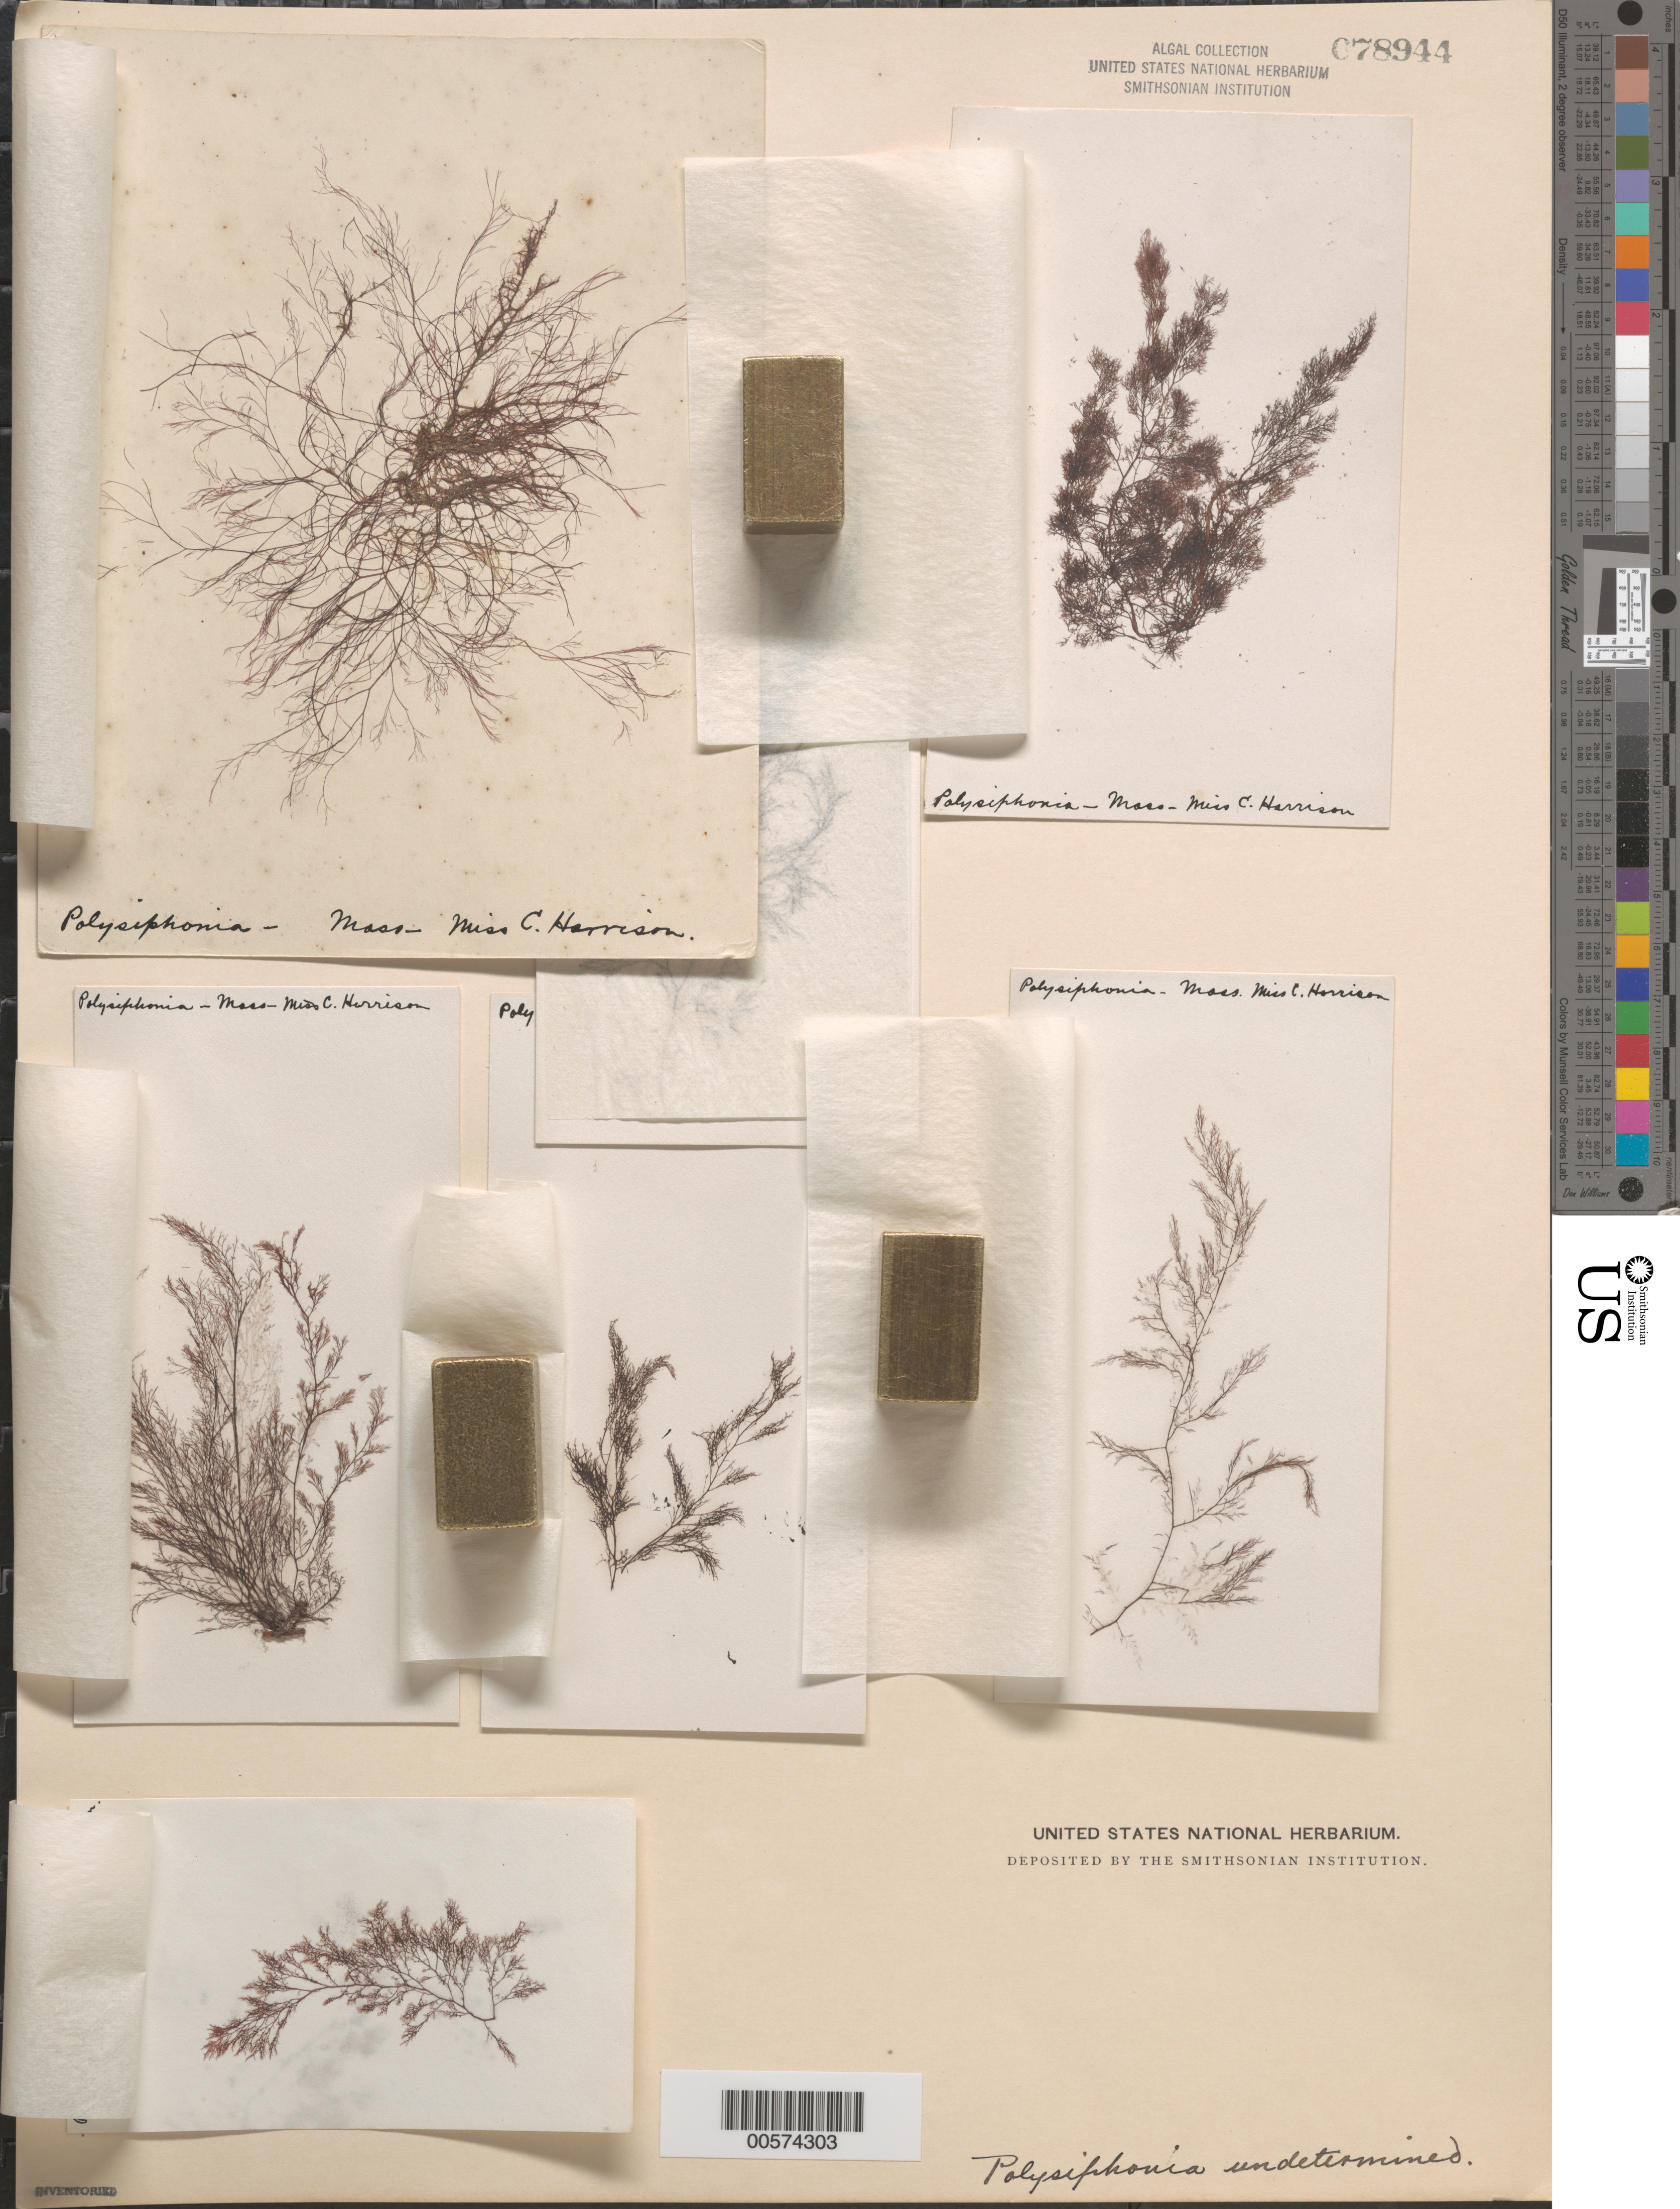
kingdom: Plantae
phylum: Rhodophyta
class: Florideophyceae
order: Ceramiales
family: Rhodomelaceae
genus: Polysiphonia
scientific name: Polysiphonia sp.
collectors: C. Harrison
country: United States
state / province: Massachusetts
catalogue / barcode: US 78944